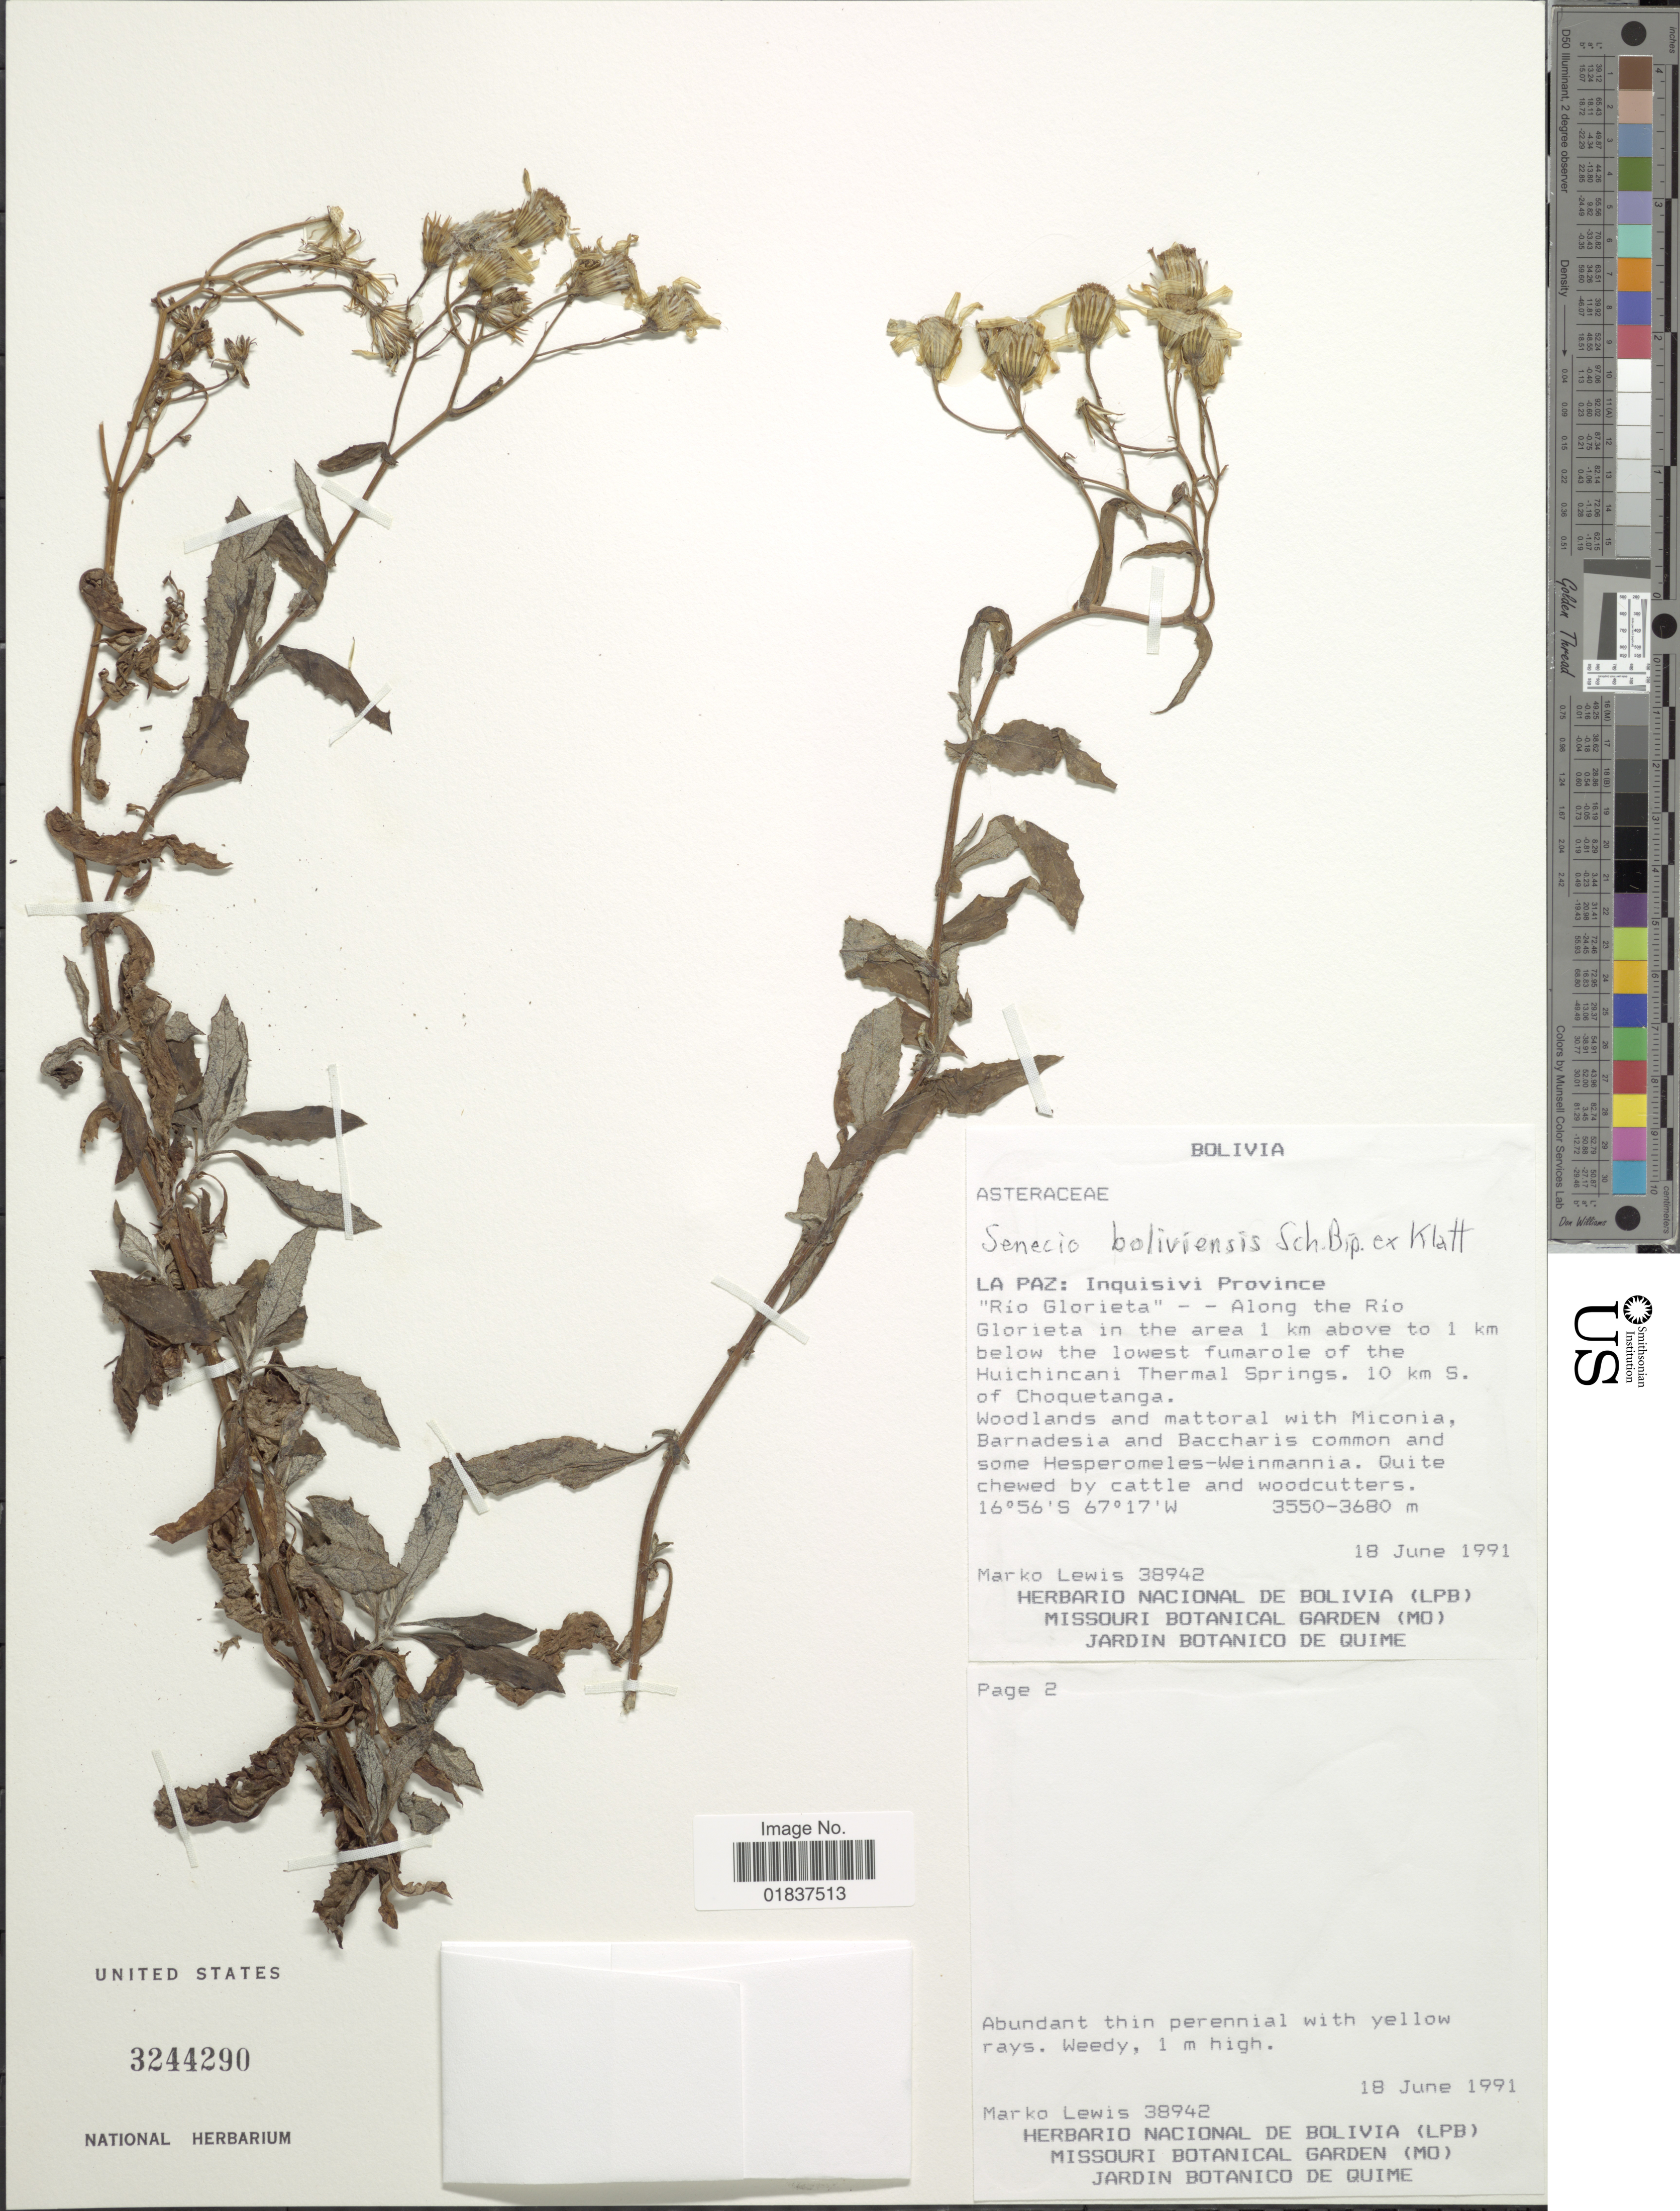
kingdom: Plantae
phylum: Tracheophyta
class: Magnoliopsida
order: Asterales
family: Asteraceae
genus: Senecio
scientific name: Senecio boliviensis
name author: Sch. Bip. ex Klatt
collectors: M. A. Lewis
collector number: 38942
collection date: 1991-06-18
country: Bolivia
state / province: La Paz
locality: La Paz: Inquisiivi Province. "Rio Glorieta"-- Along the Rio Glorieta in the area 1 km above to 1 km below the lowest fumarole of the Huichincani Thermal Springs. 10 km S. of Choquetanga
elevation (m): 3550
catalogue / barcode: US 3244290